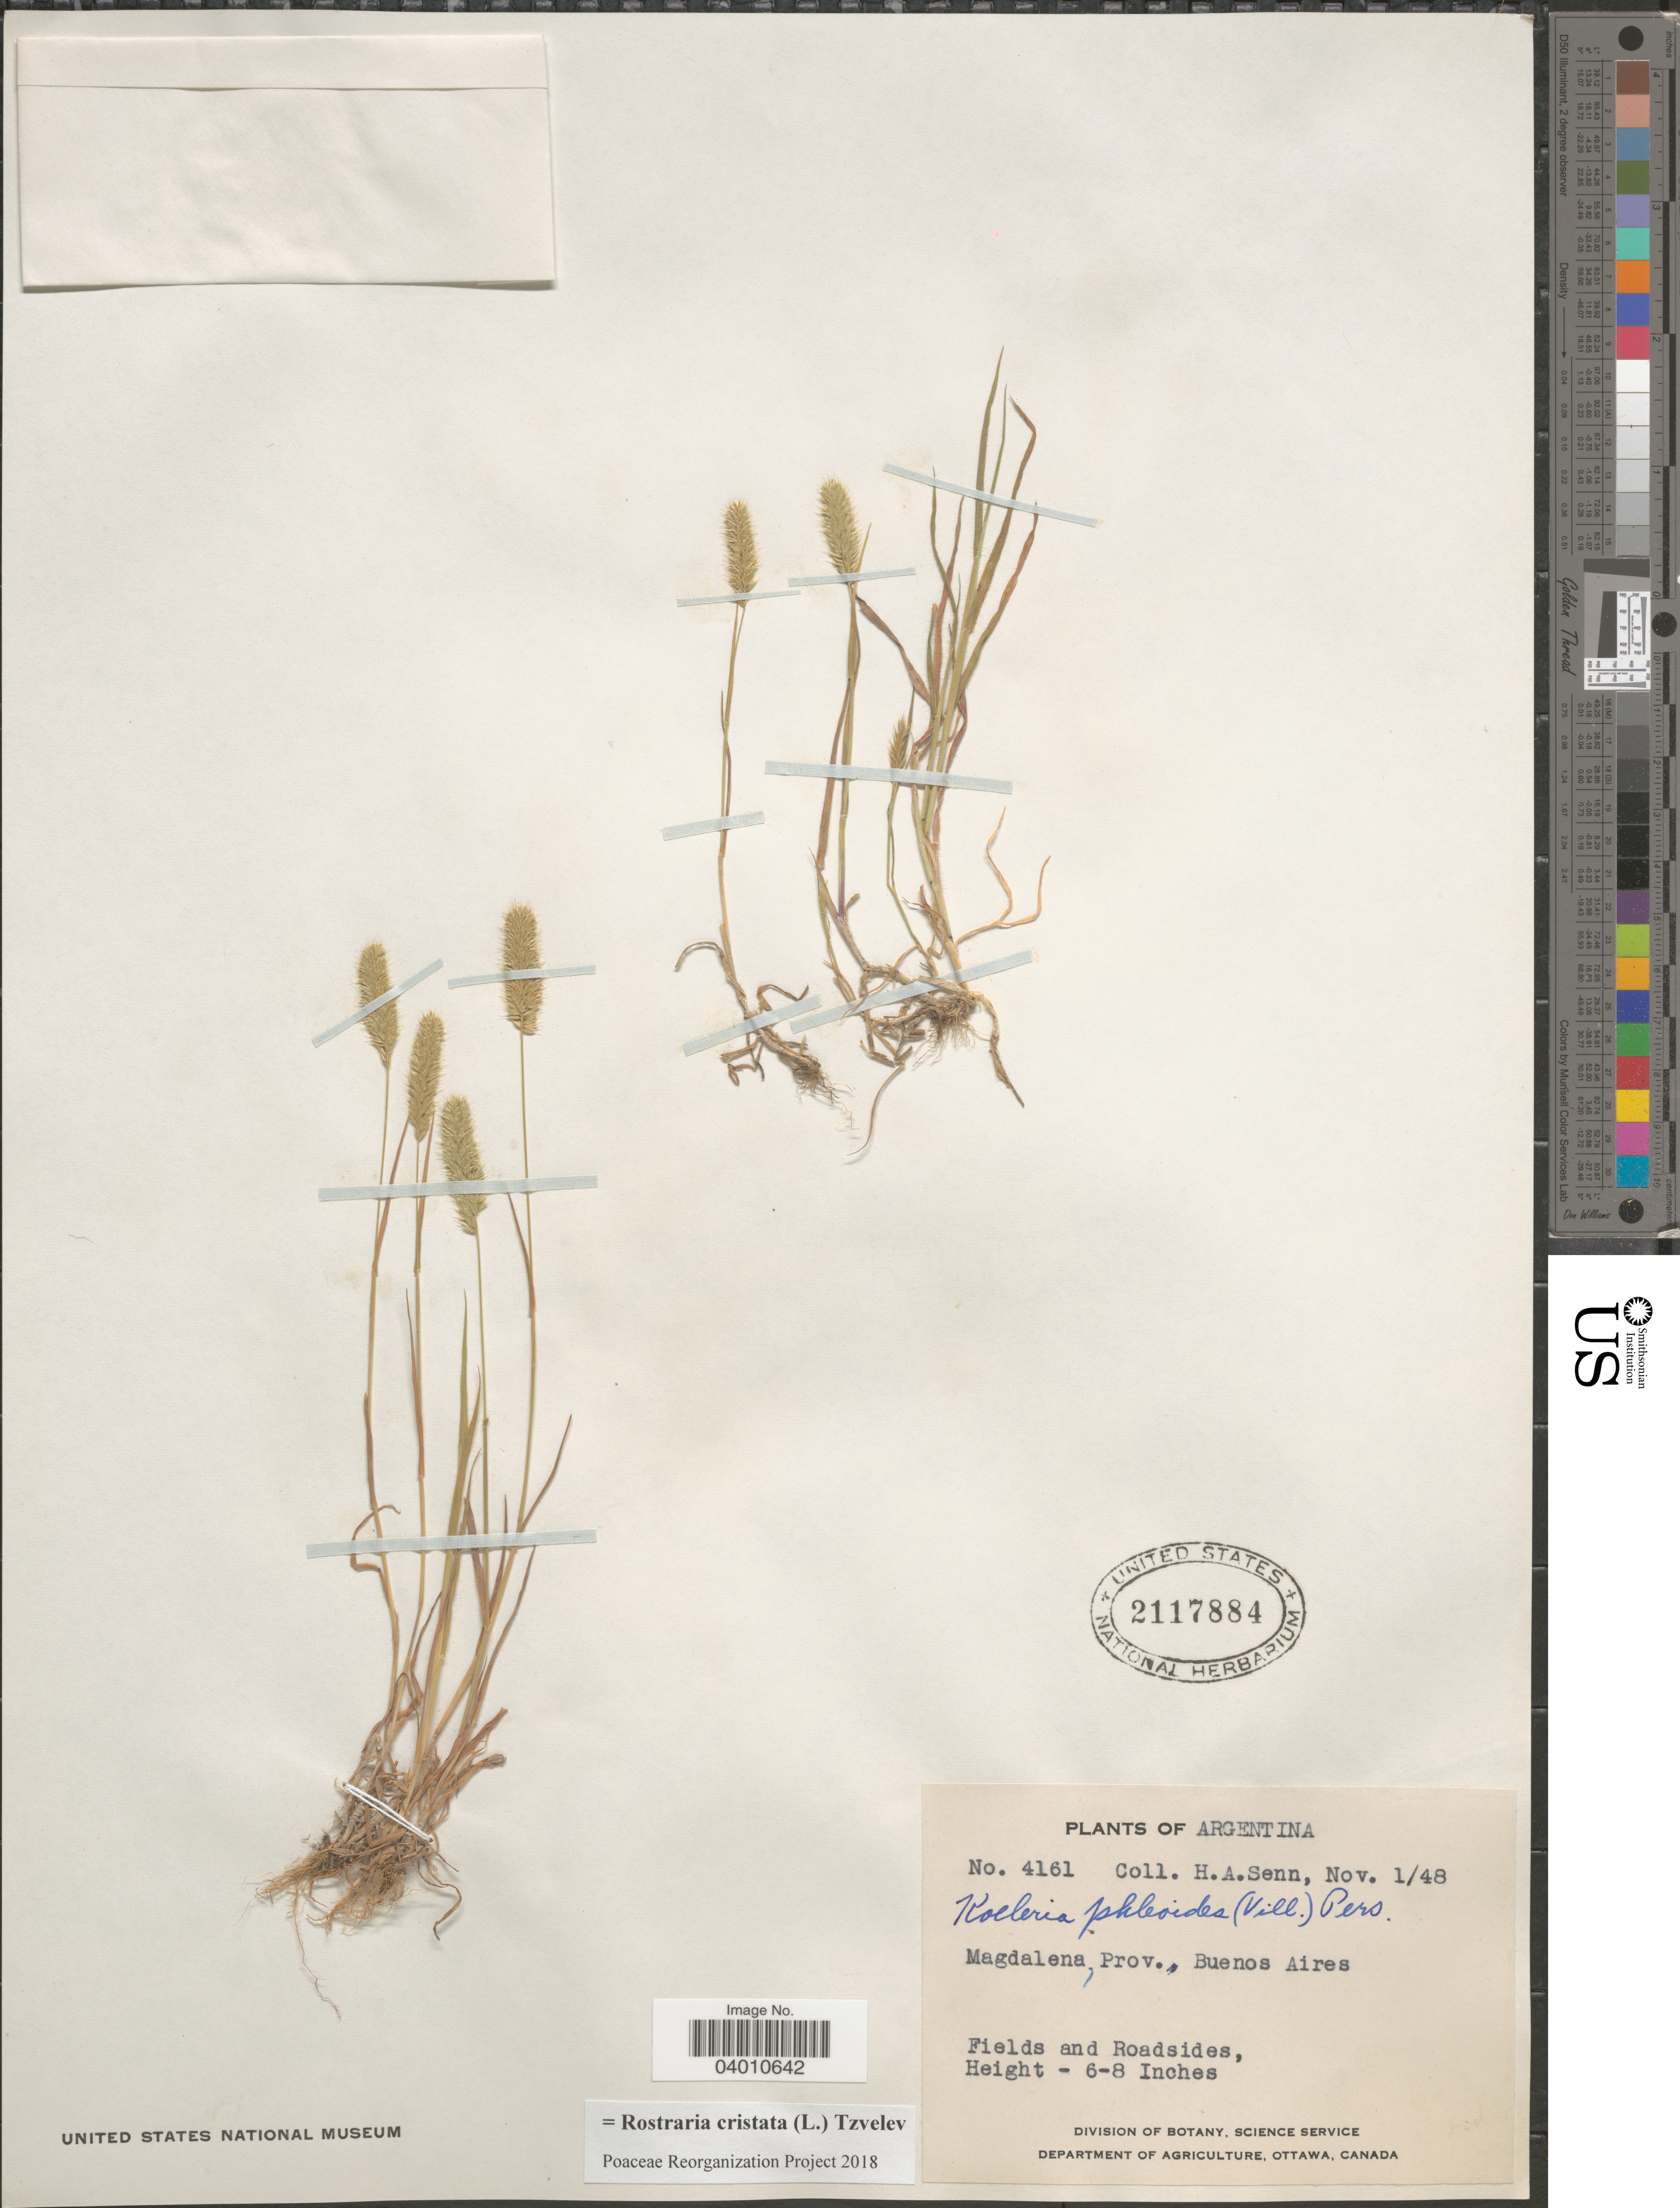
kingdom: Plantae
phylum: Tracheophyta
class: Liliopsida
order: Poales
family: Poaceae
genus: Rostraria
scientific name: Rostraria cristata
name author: (L.) Tzvelev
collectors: H. Senn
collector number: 4161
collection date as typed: Transcribed d/m/y: 1/11/48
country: Argentina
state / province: Buenos Aires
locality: Magdalena Prov.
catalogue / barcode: US 2117884